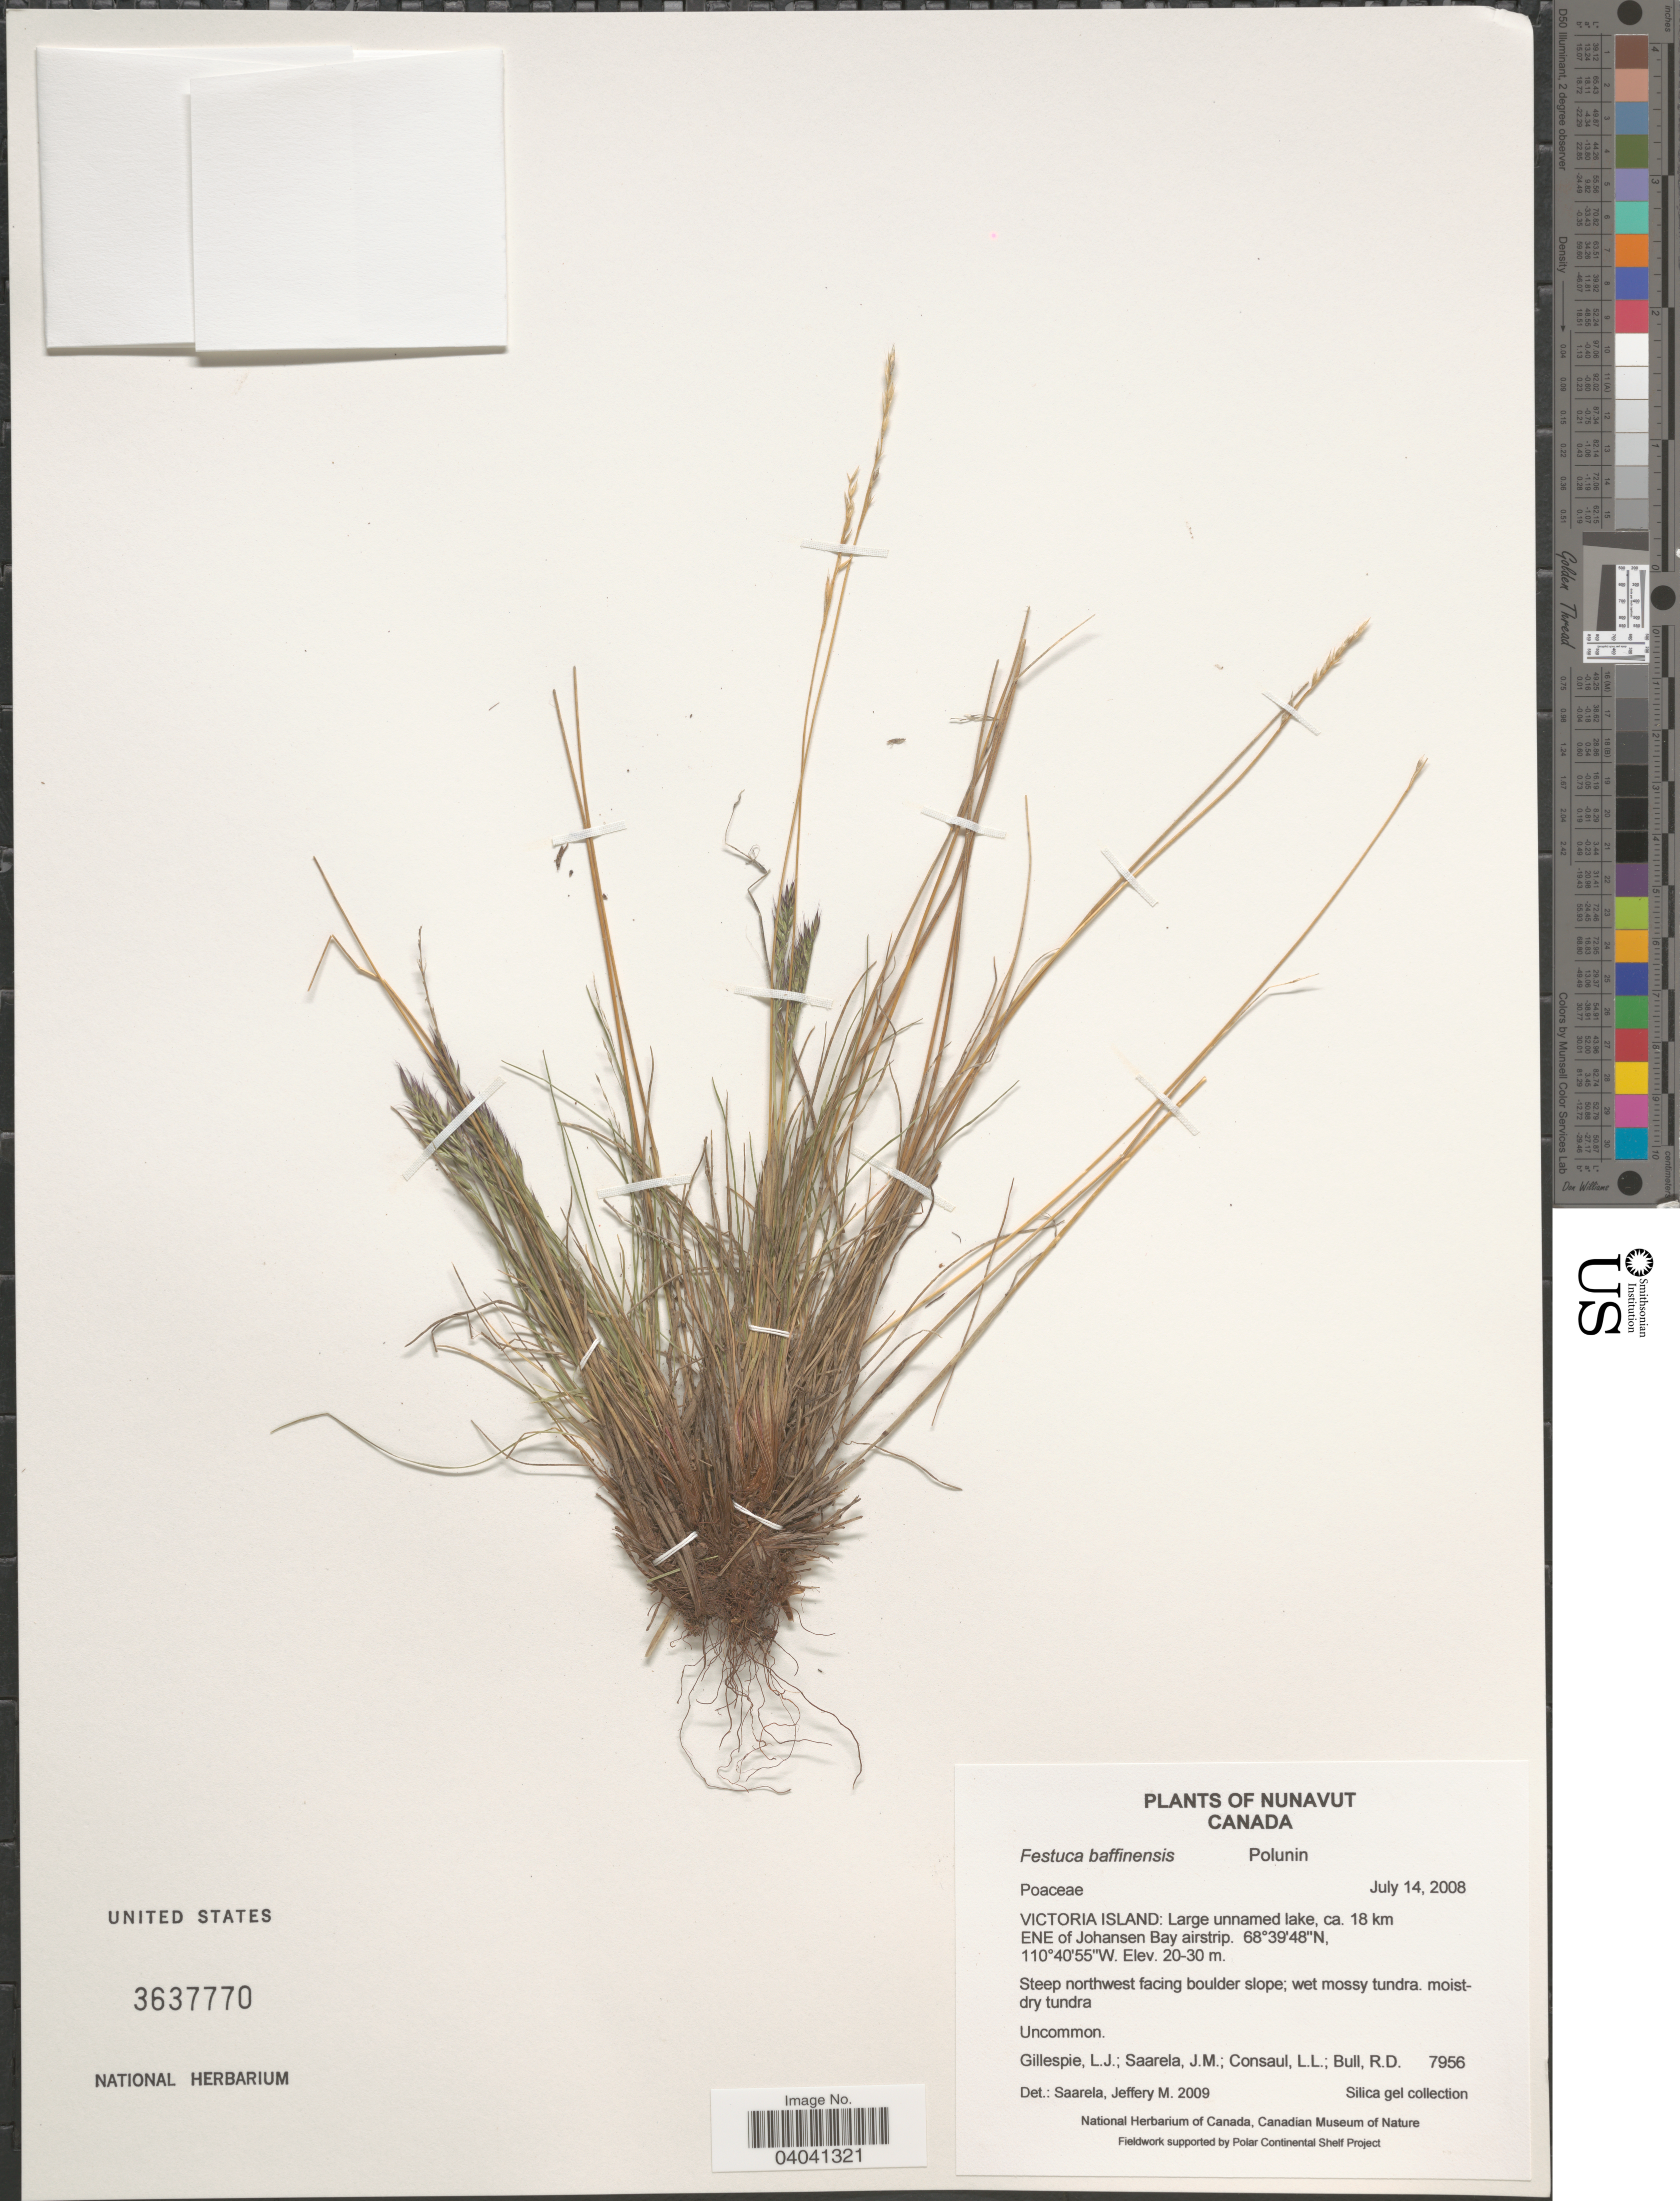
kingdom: Plantae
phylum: Tracheophyta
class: Liliopsida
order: Poales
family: Poaceae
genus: Festuca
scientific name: Festuca baffinensis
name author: Polunin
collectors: L. Gillespie, J. Saarela, L. Consaul & R. Bull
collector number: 7956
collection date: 2008-07-14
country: Canada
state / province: Nunavut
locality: Victoria Island: Large unnamed lake, ca. 18 km ENE of Johansen Bay airstrip. Steep northwest facing boulder slope.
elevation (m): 20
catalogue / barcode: US 3637770